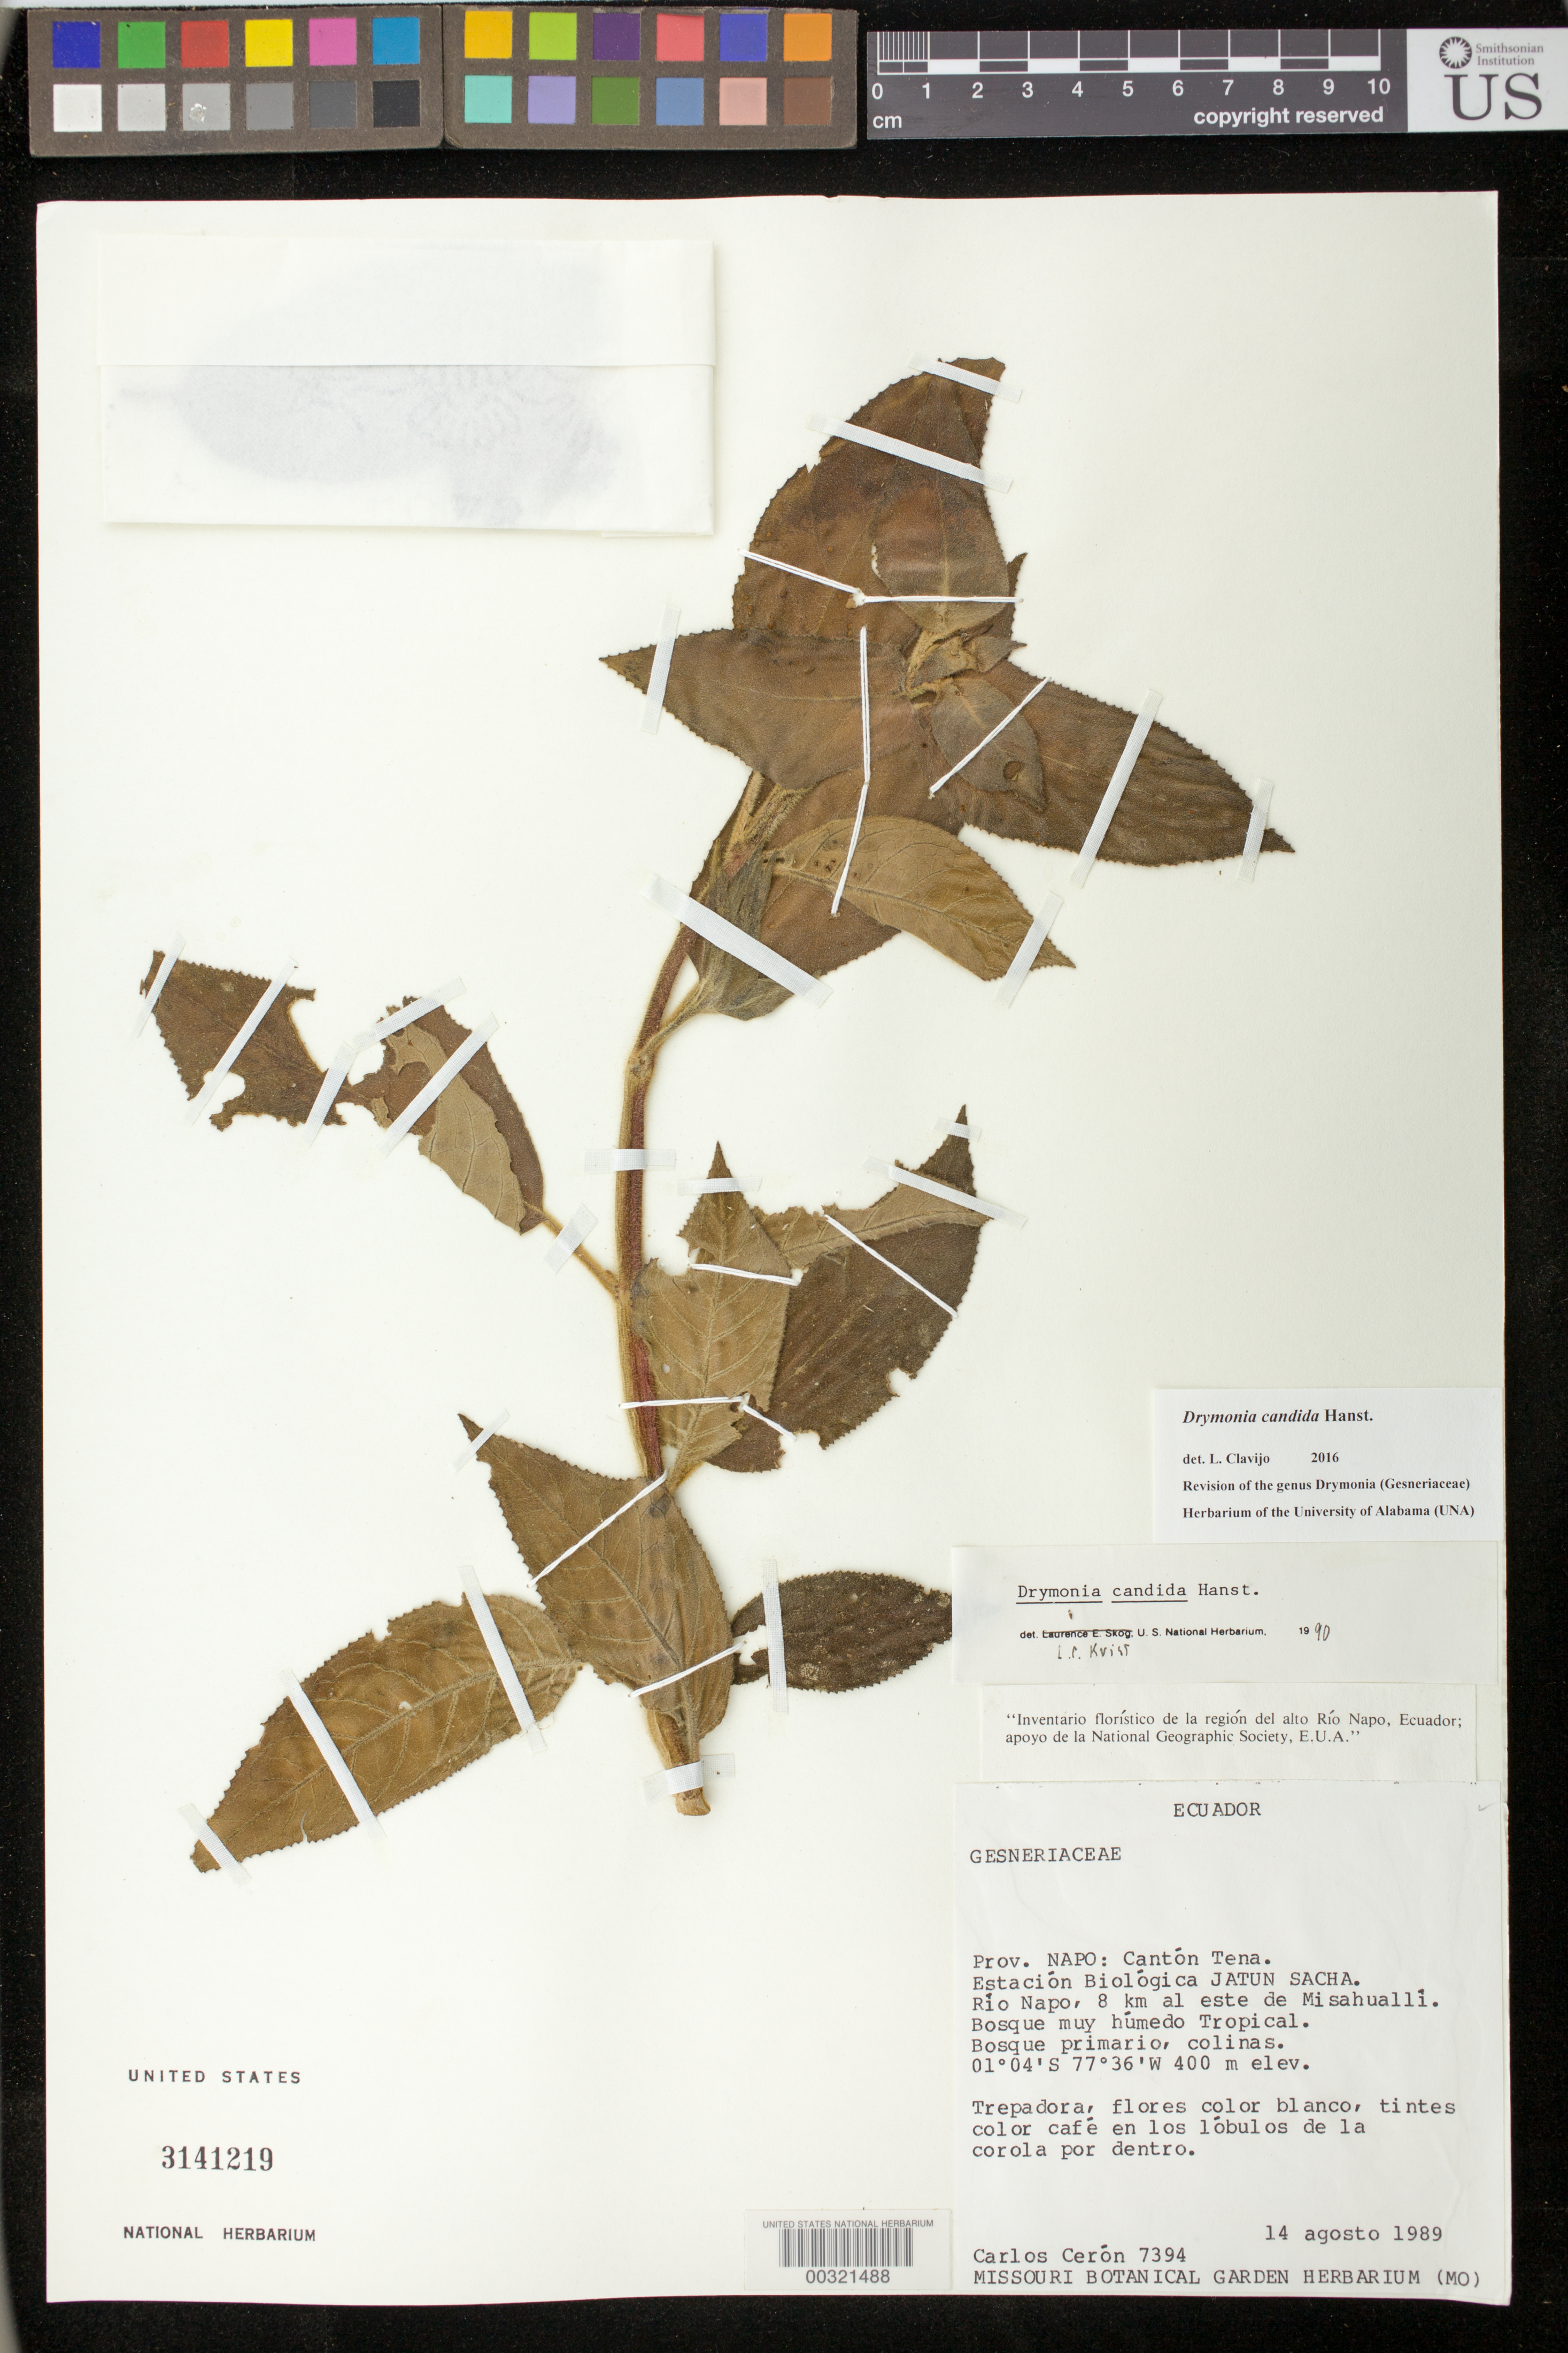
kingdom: Plantae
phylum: Tracheophyta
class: Magnoliopsida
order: Lamiales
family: Gesneriaceae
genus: Drymonia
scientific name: Drymonia candida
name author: Hanst.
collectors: C. E. Cerón M.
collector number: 7394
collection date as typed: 14 Aug 1989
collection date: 1989-08-14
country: Ecuador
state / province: Napo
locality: Canton Tena, Estacion Biologica Jatun Sacha, Rio Napo, 8 km E of Misahualli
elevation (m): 400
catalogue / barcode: US 3141219